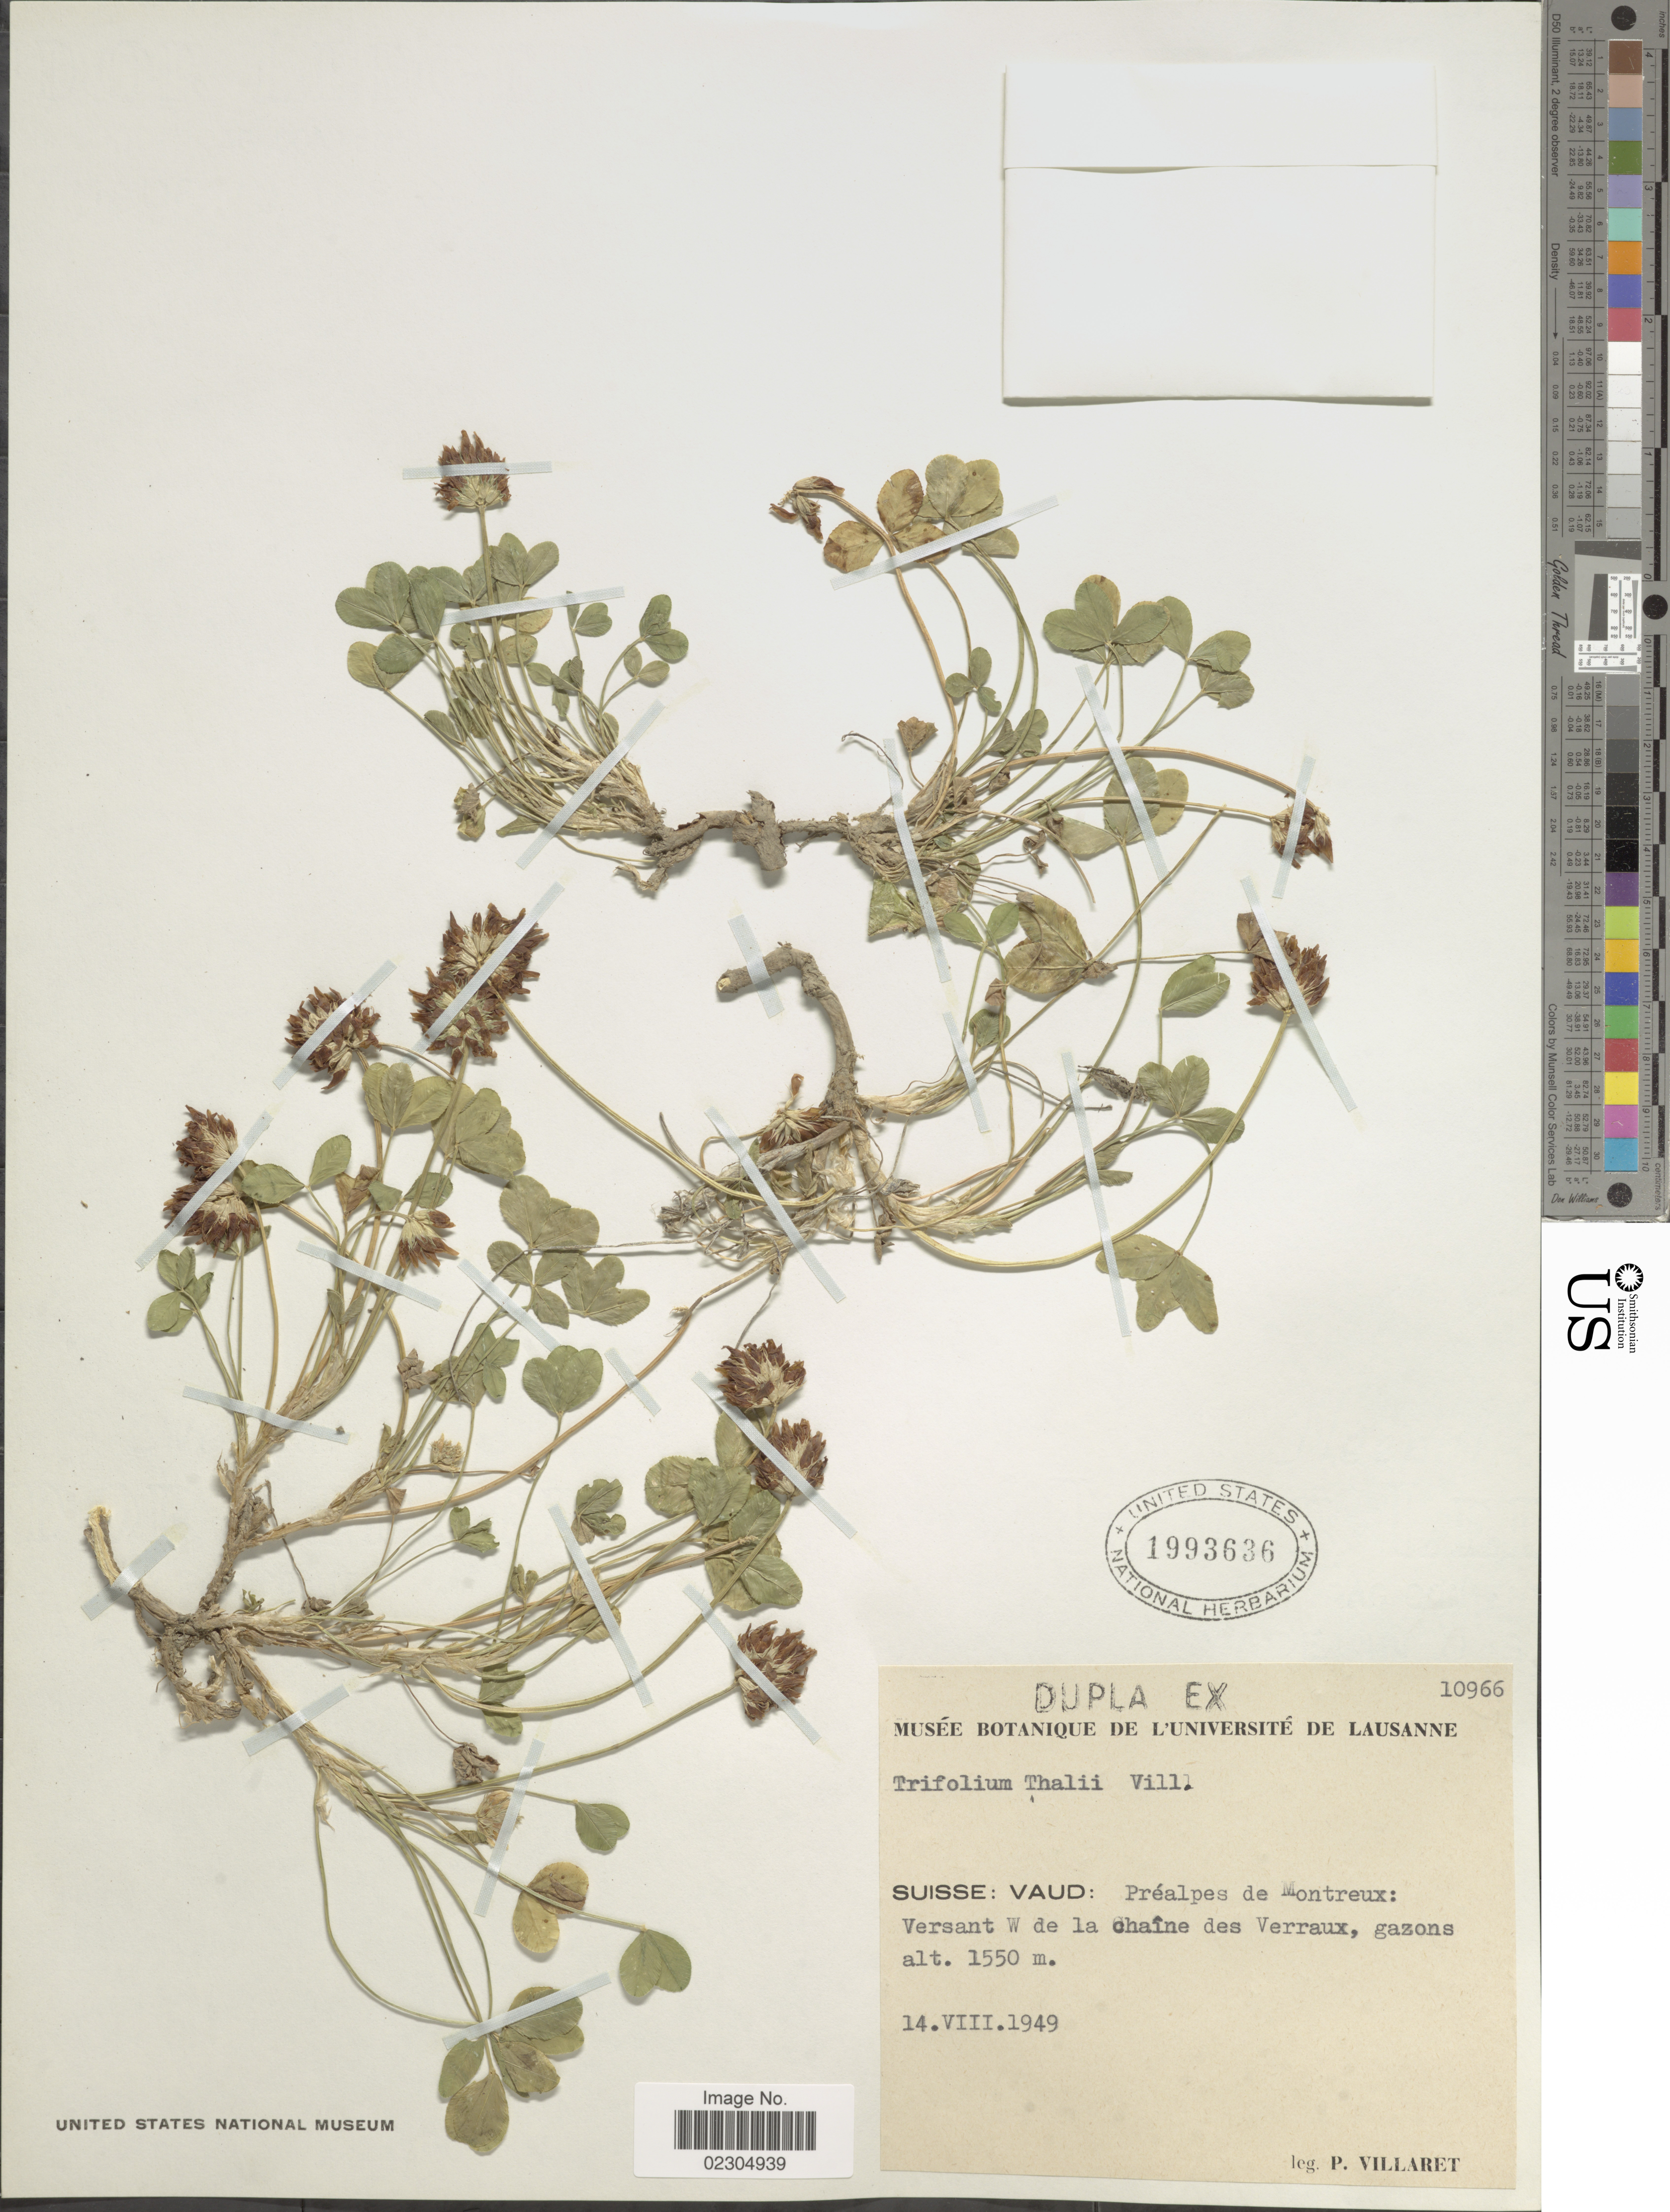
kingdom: Plantae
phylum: Tracheophyta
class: Magnoliopsida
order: Fabales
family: Fabaceae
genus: Trifolium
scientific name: Trifolium thalii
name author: Vill.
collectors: P. Villaret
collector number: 10966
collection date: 1949-08-14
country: Switzerland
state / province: Vaud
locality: Suisse: Prealpes de Montreux: Versant W de la chaine des Verraux, gazons.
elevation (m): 1550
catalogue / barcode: US 1993636